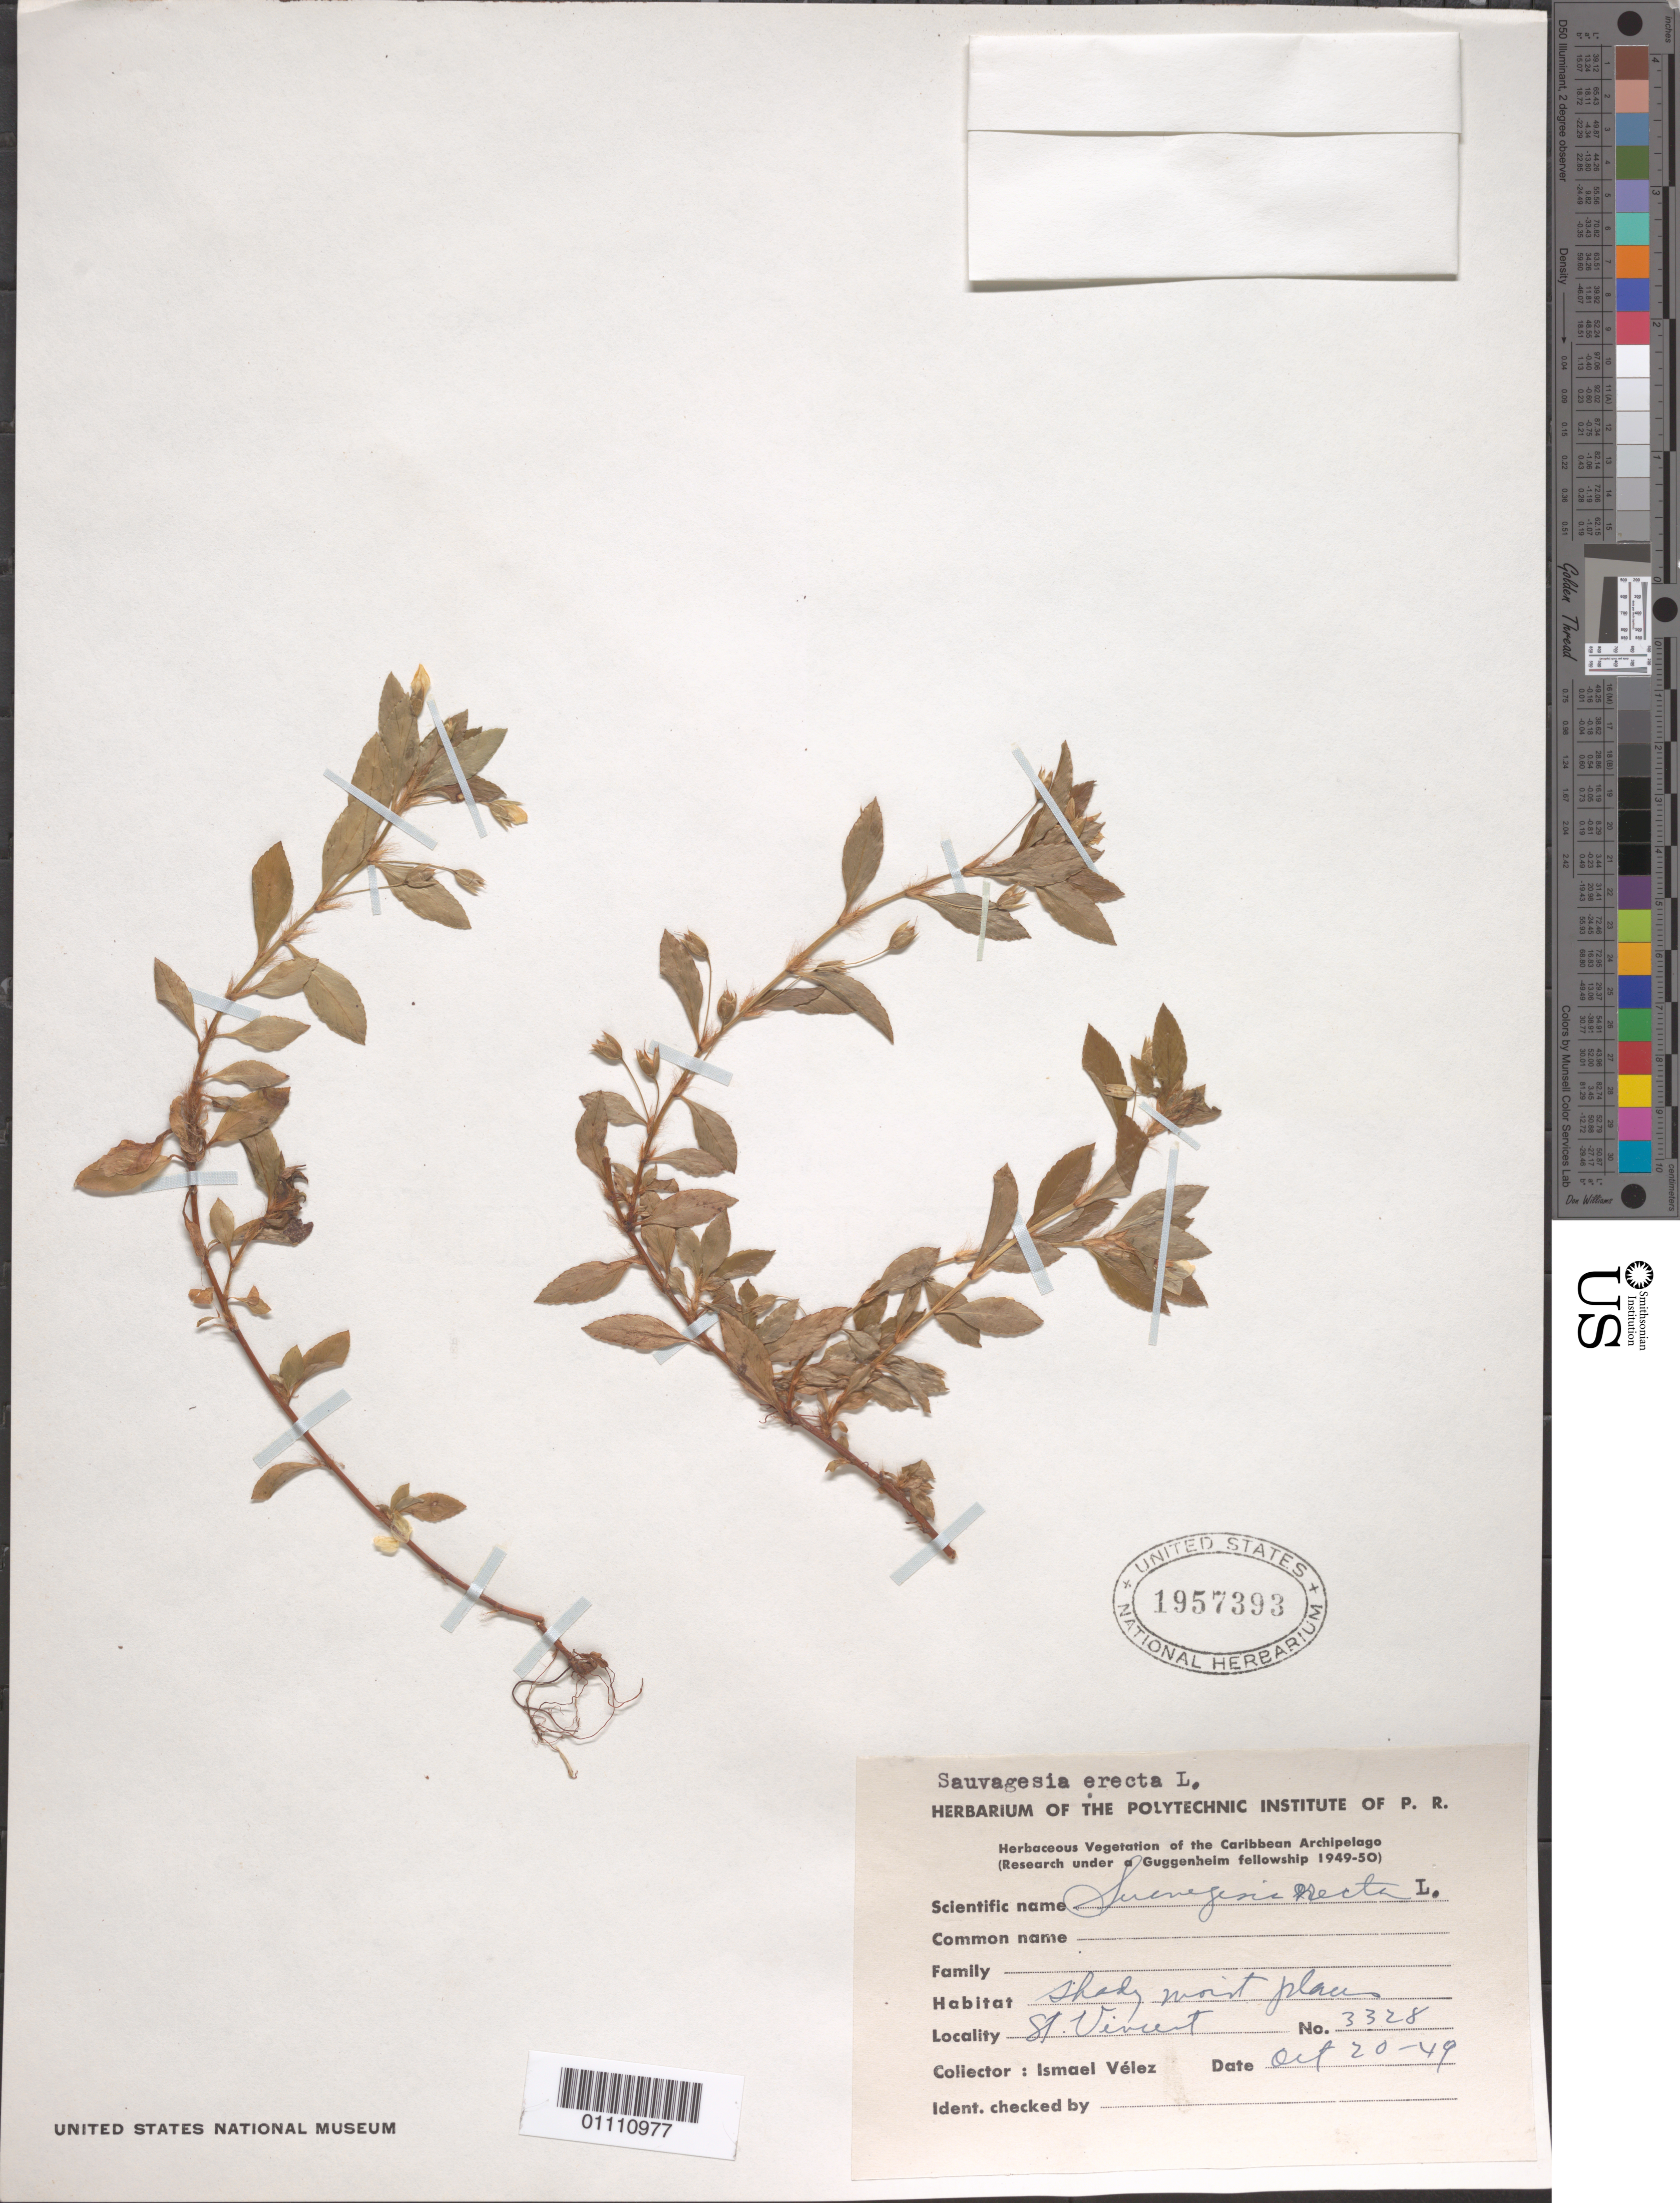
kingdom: Plantae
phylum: Tracheophyta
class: Magnoliopsida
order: Malpighiales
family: Ochnaceae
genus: Sauvagesia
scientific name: Sauvagesia erecta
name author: L.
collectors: I. Velez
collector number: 3328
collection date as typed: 20 Oct 1949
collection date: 1949-10-20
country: St. Vincent - Grenadines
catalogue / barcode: US 1957393